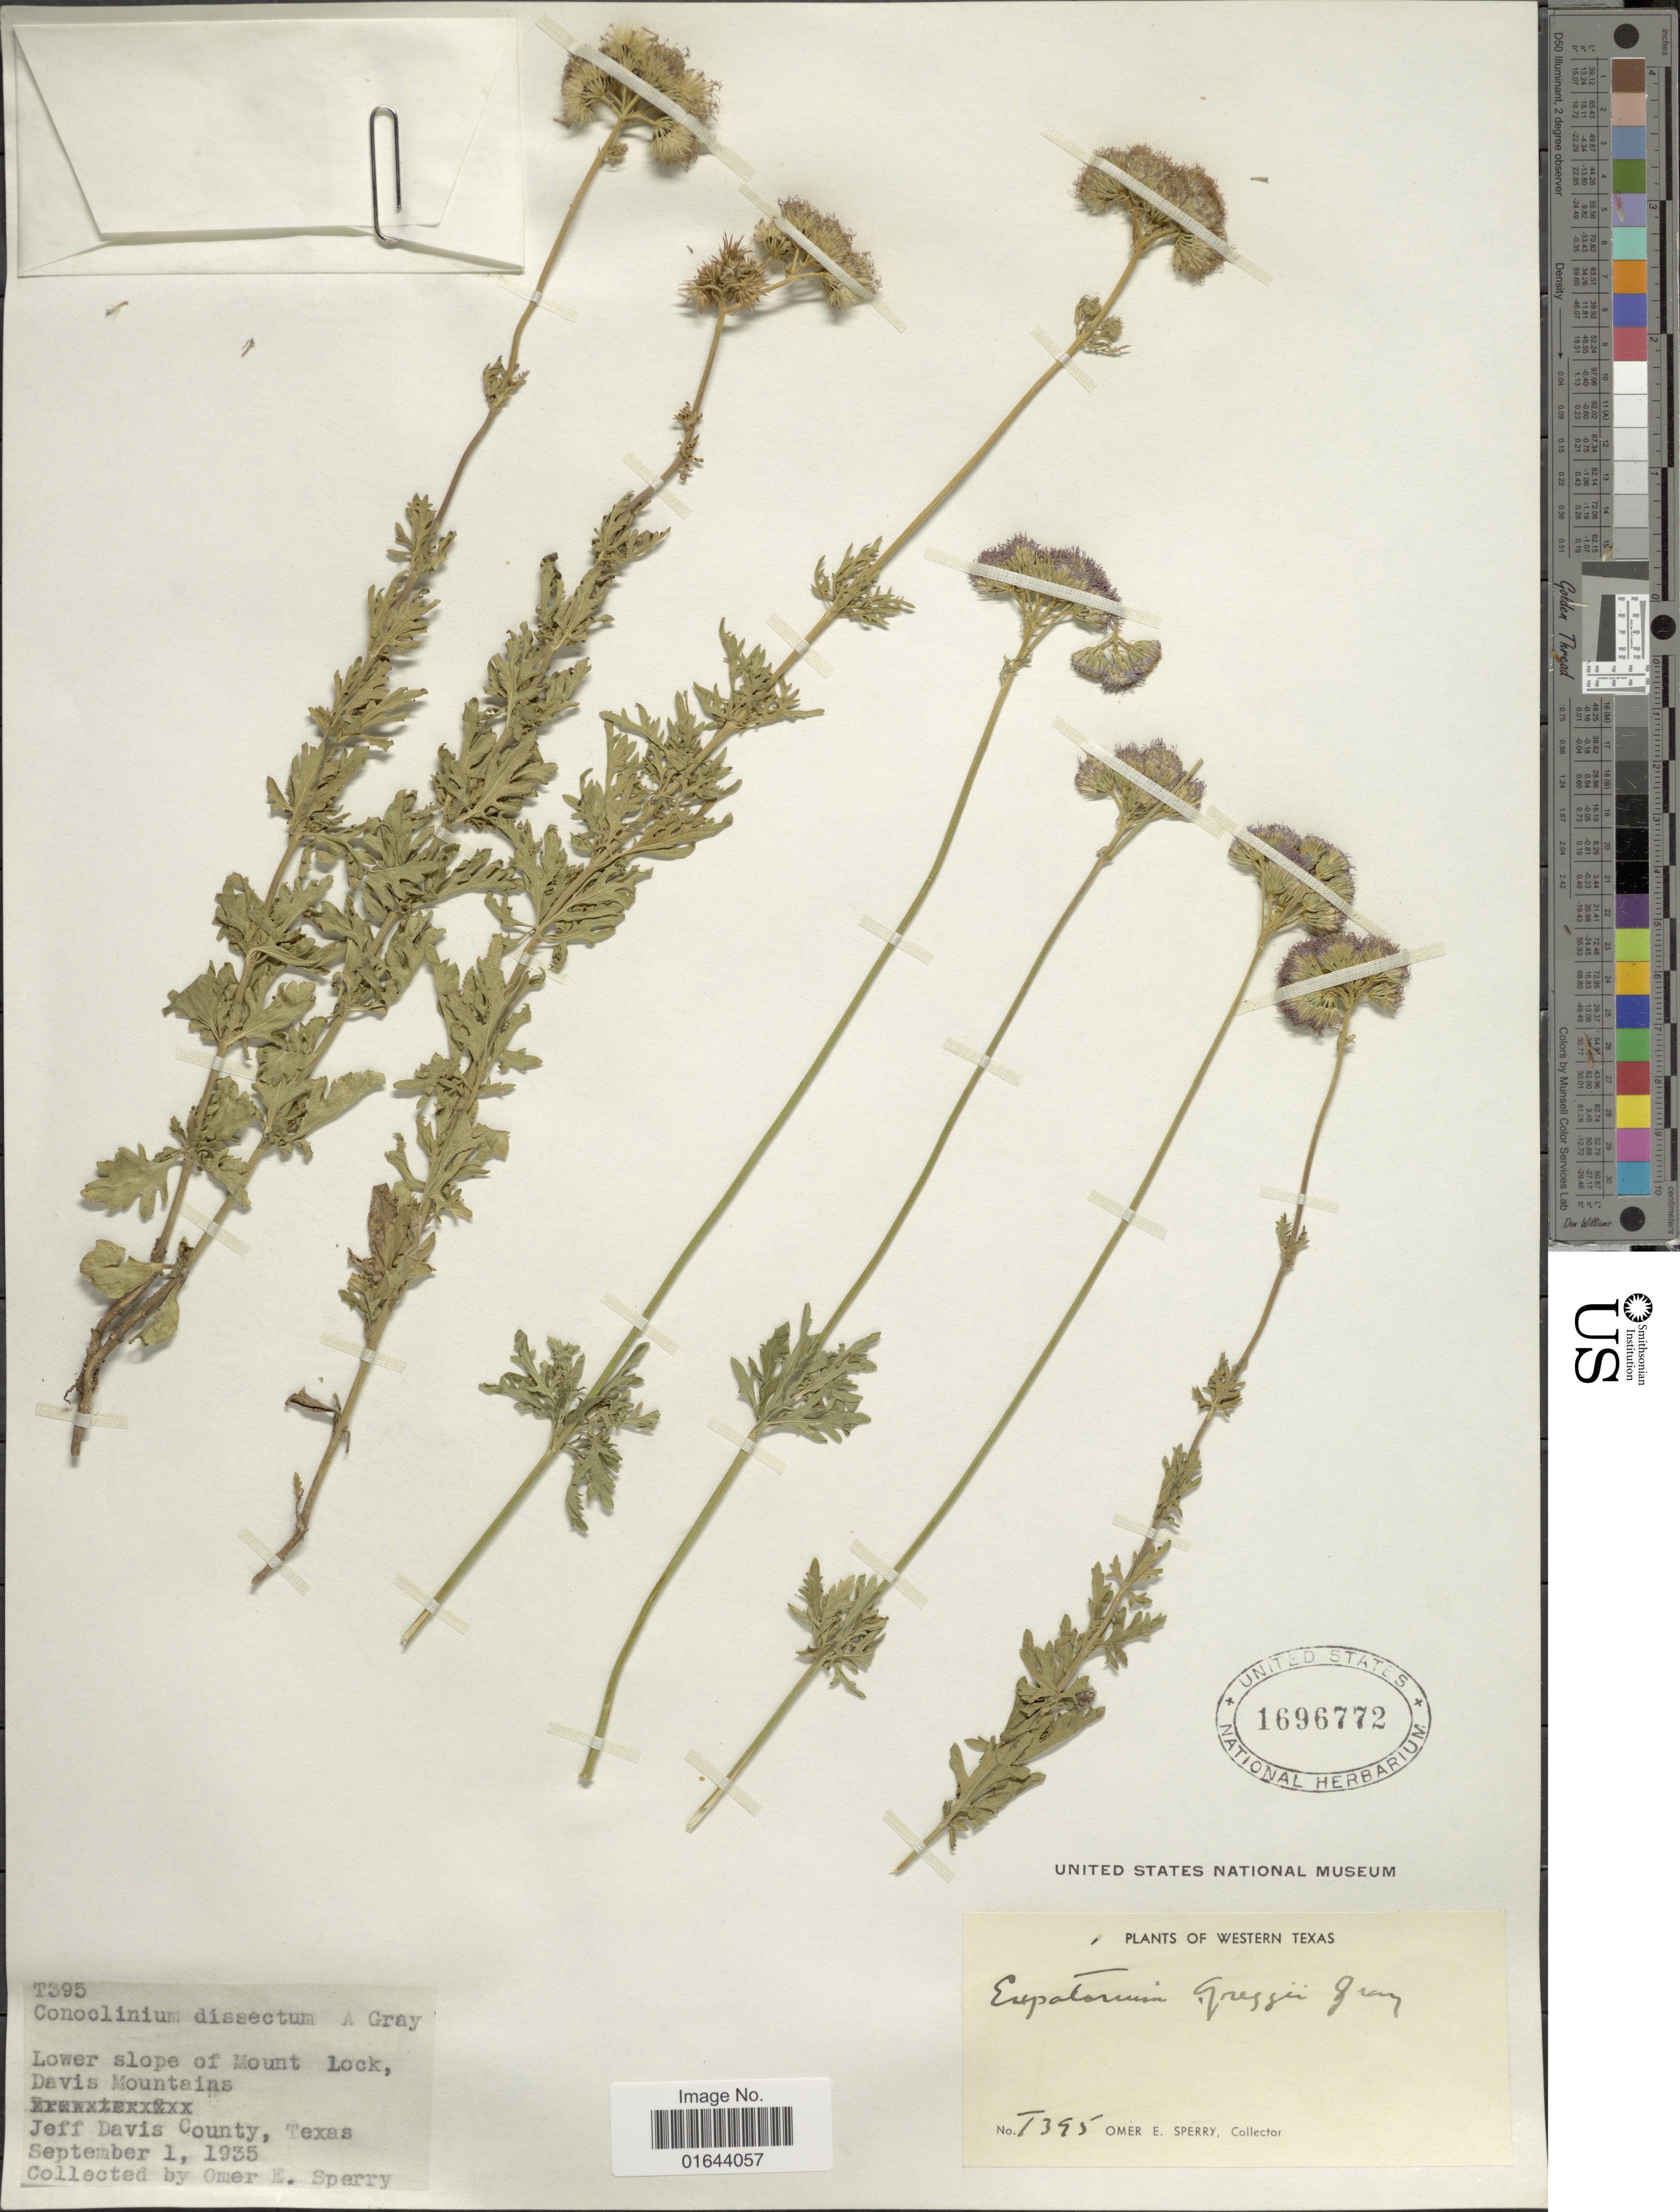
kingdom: Plantae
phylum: Tracheophyta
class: Magnoliopsida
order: Asterales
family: Asteraceae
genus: Conoclinium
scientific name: Conoclinium greggii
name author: (A. Gray) Small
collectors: O. E. Sperry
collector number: T395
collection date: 1935-09-01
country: United States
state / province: Texas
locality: Lower slope of Mount Lock, Davis Mountains. Jeff Davis County, Texas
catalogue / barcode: US 1696772